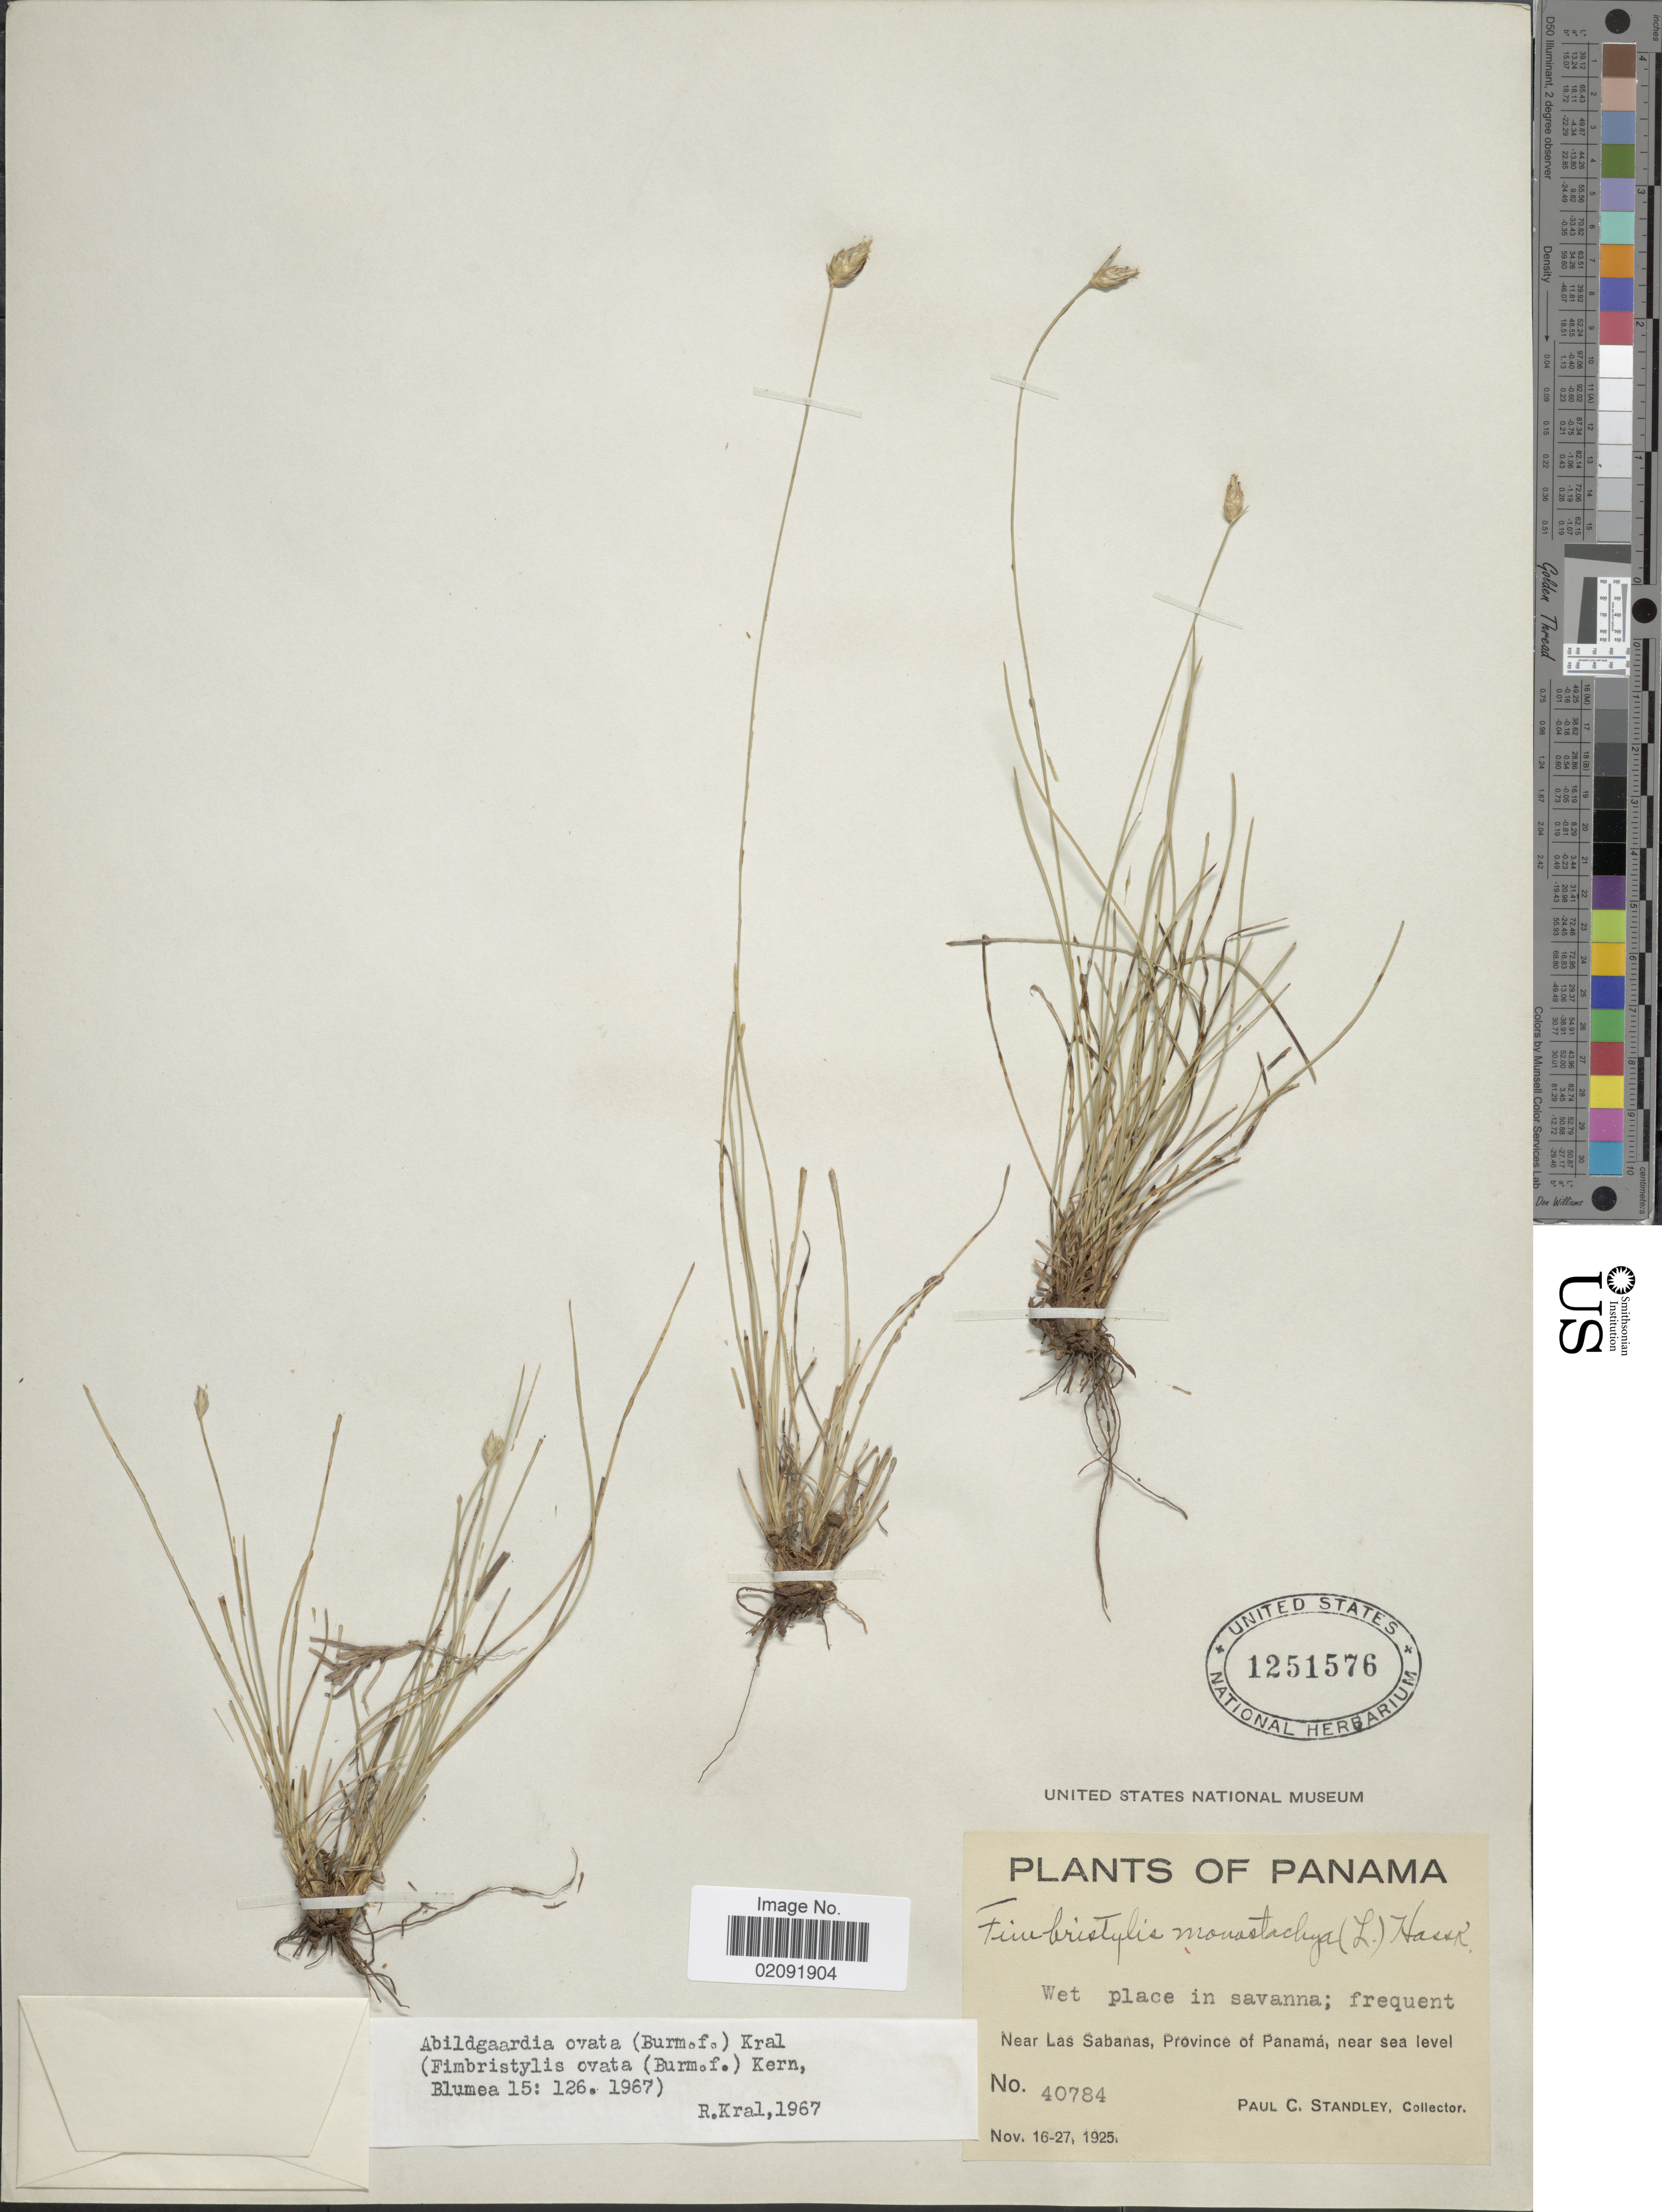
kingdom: Plantae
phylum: Tracheophyta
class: Liliopsida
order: Poales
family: Cyperaceae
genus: Abildgaardia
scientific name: Abildgaardia ovata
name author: (Burm. f.) Kral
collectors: P. C. Standley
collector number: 40784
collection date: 1925-11-16/1925-11-27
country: Panama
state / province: Panamá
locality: Wet place in savanna; frequent, Near Las Sabanas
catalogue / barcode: US 1251576